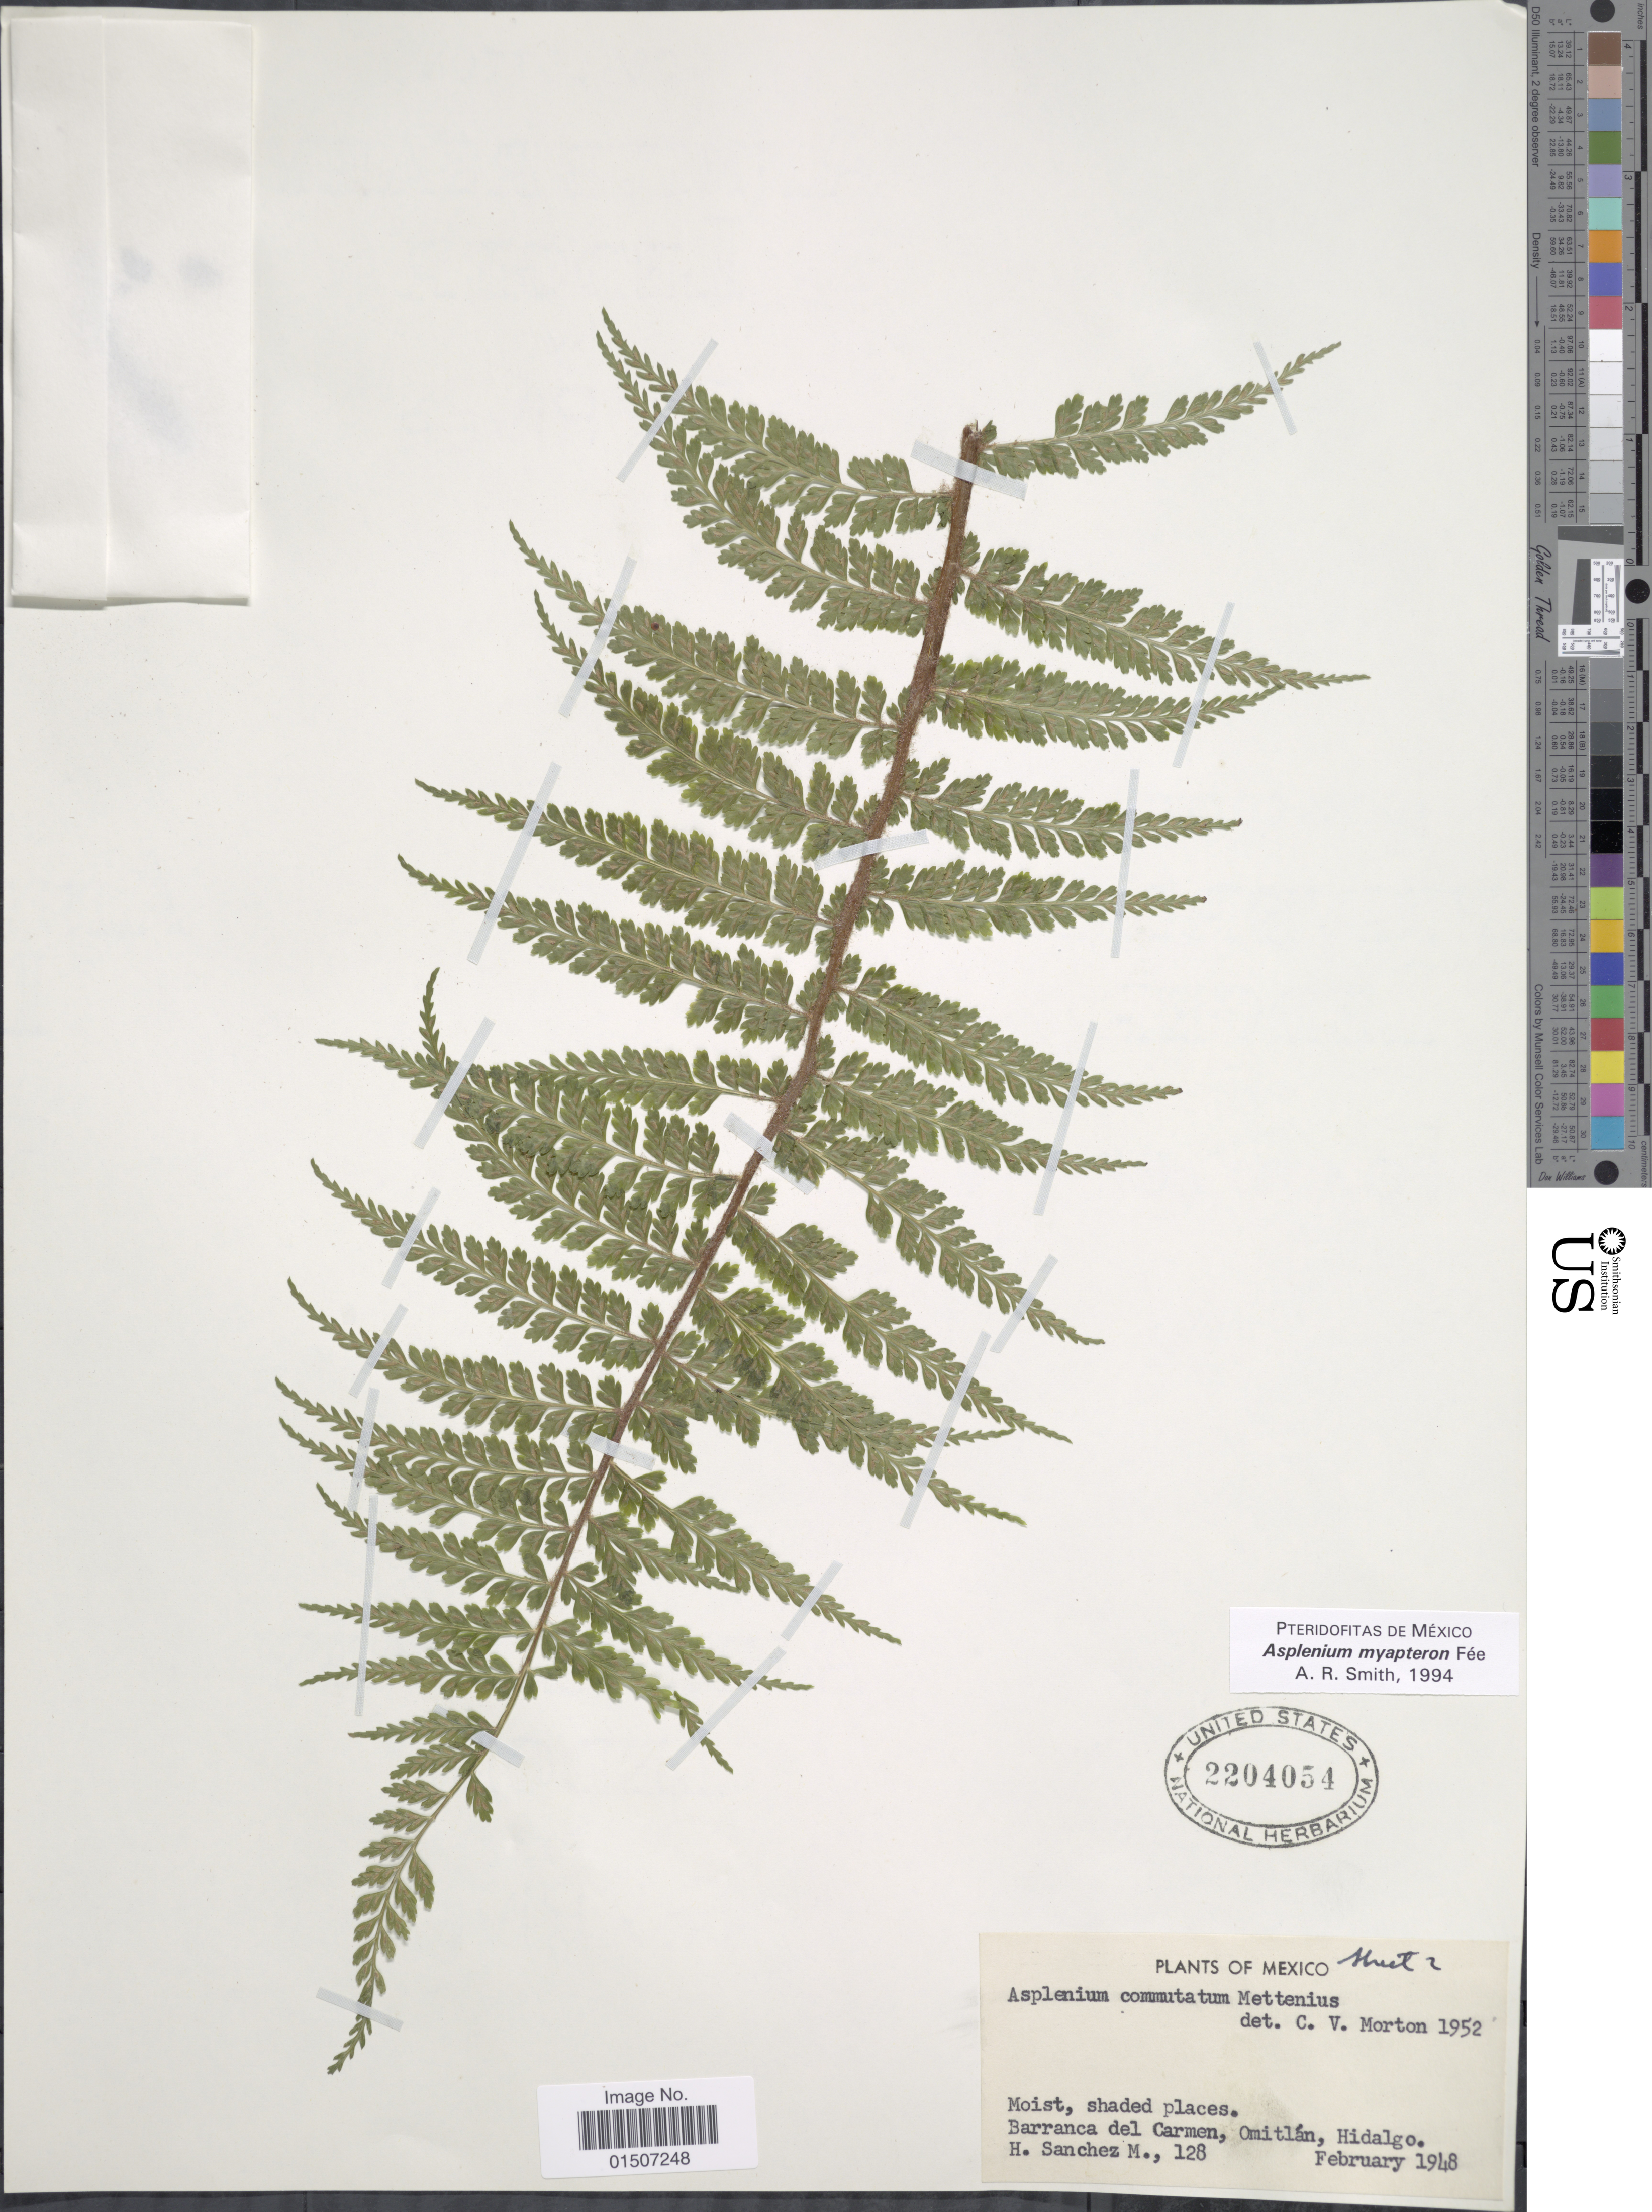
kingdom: Plantae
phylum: Tracheophyta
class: Polypodiopsida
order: Polypodiales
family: Aspleniaceae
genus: Asplenium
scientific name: Asplenium myapteron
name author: Fée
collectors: H. Sánchez-Mejorada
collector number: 128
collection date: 1948-02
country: Mexico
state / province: Hidalgo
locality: Barranca del Carmen, Omitlán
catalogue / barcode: US 2204054